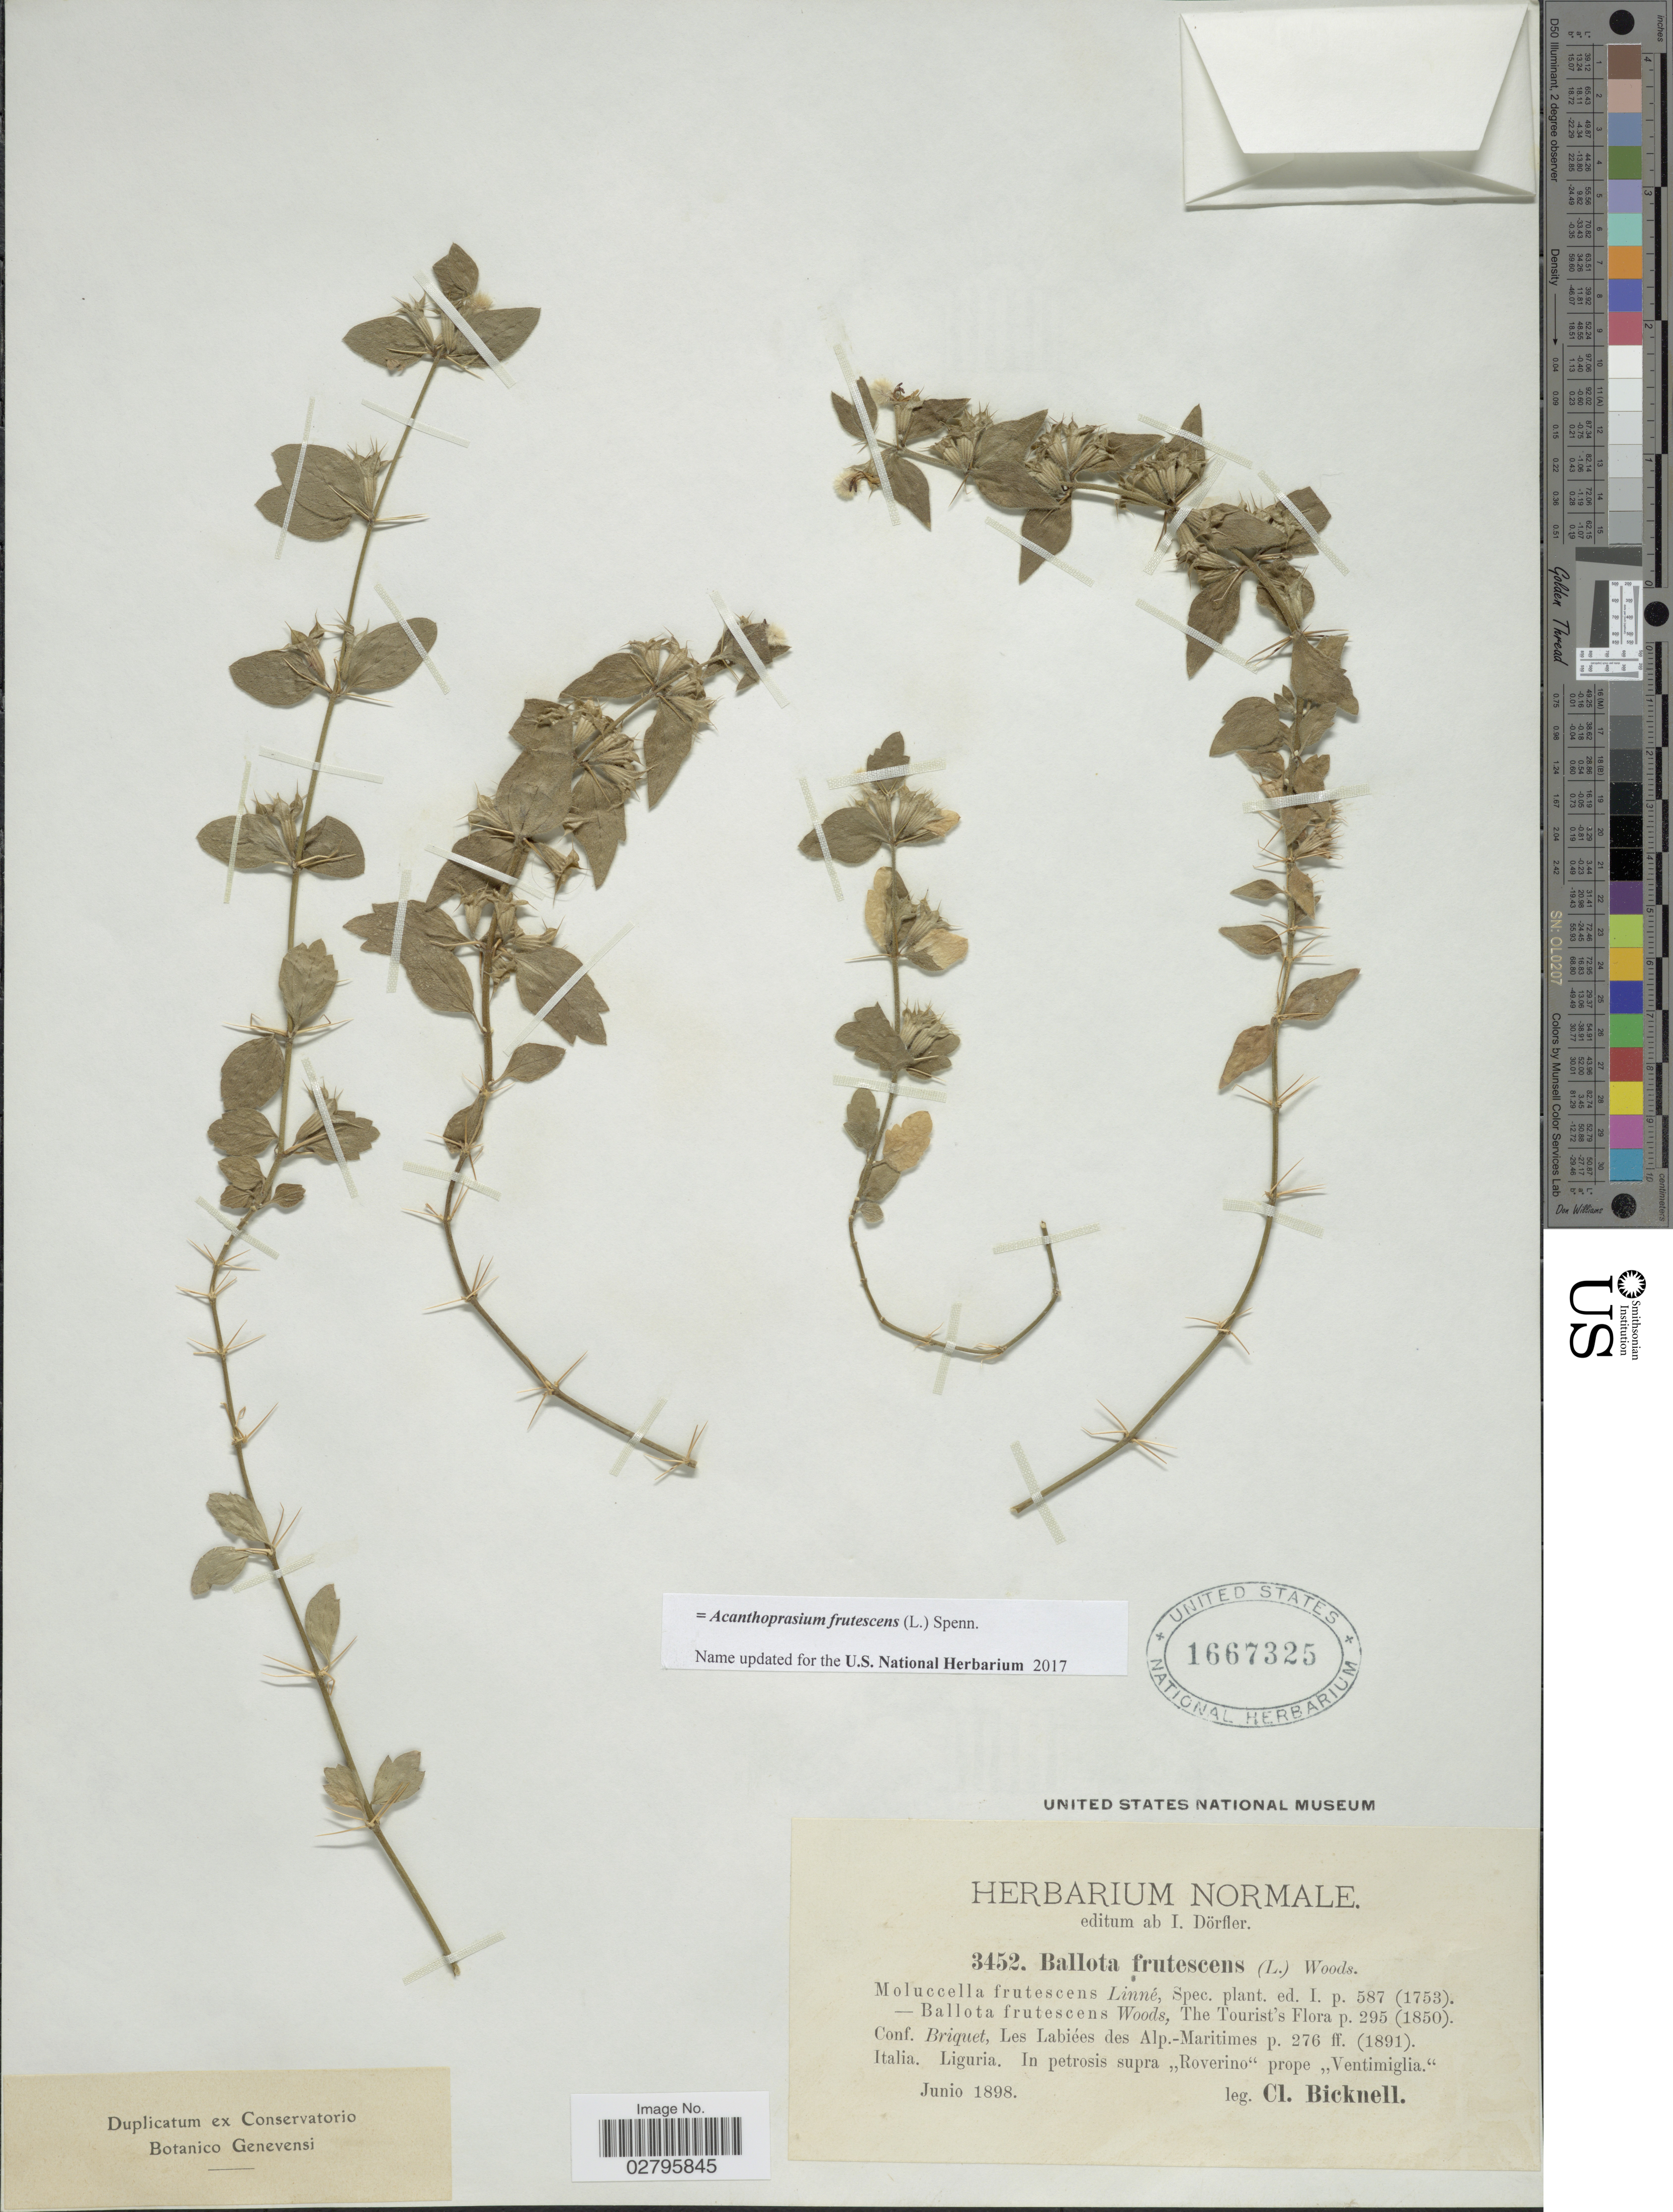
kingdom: Plantae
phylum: Tracheophyta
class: Magnoliopsida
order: Lamiales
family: Lamiaceae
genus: Acanthoprasium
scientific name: Acanthoprasium frutescens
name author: (L.) Spenn.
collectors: C. Bicknell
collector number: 3452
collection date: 1898-06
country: Italy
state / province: Liguria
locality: Liguria. In petrosis supra "Roverino" prope "Ventimiglia".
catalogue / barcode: US 1667325